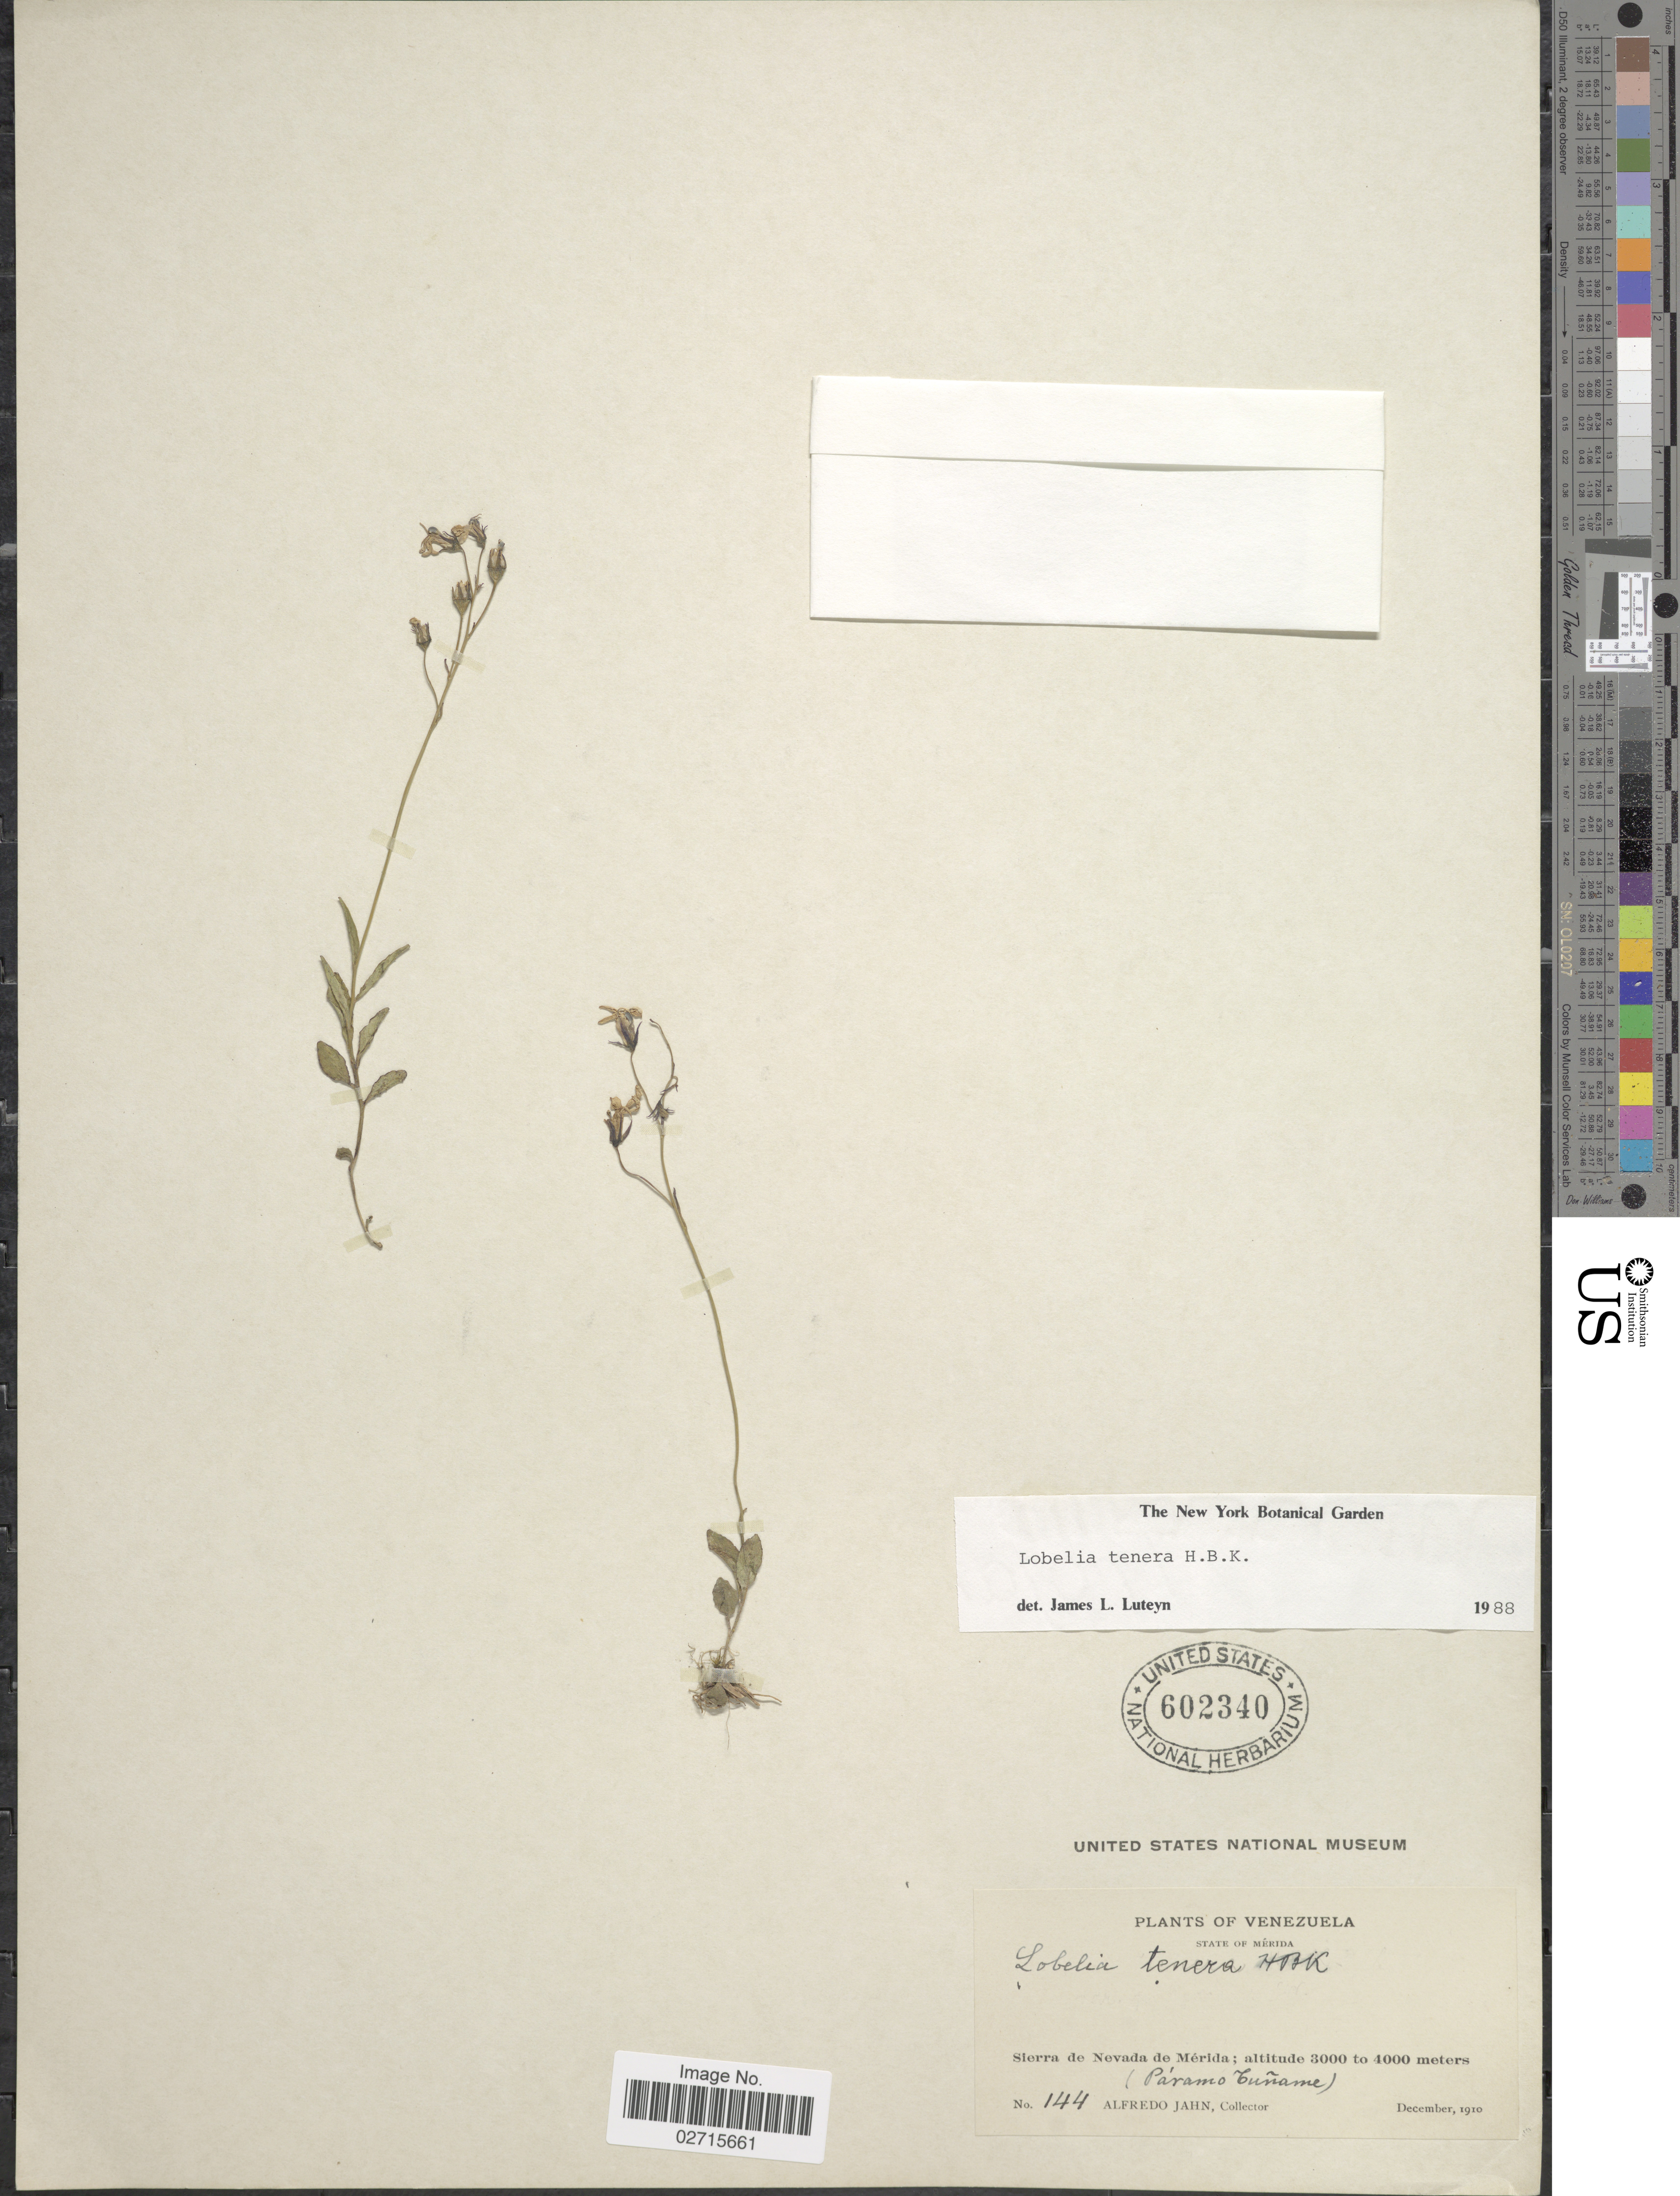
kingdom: Plantae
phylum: Tracheophyta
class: Magnoliopsida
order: Asterales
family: Campanulaceae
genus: Lobelia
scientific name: Lobelia tenera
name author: Kunth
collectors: A. Jahn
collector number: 144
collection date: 1910-12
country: Venezuela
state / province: Mérida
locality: Sierra de Nevada de Merida ( Paramo Cuname)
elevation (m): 3000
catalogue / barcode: US 602340